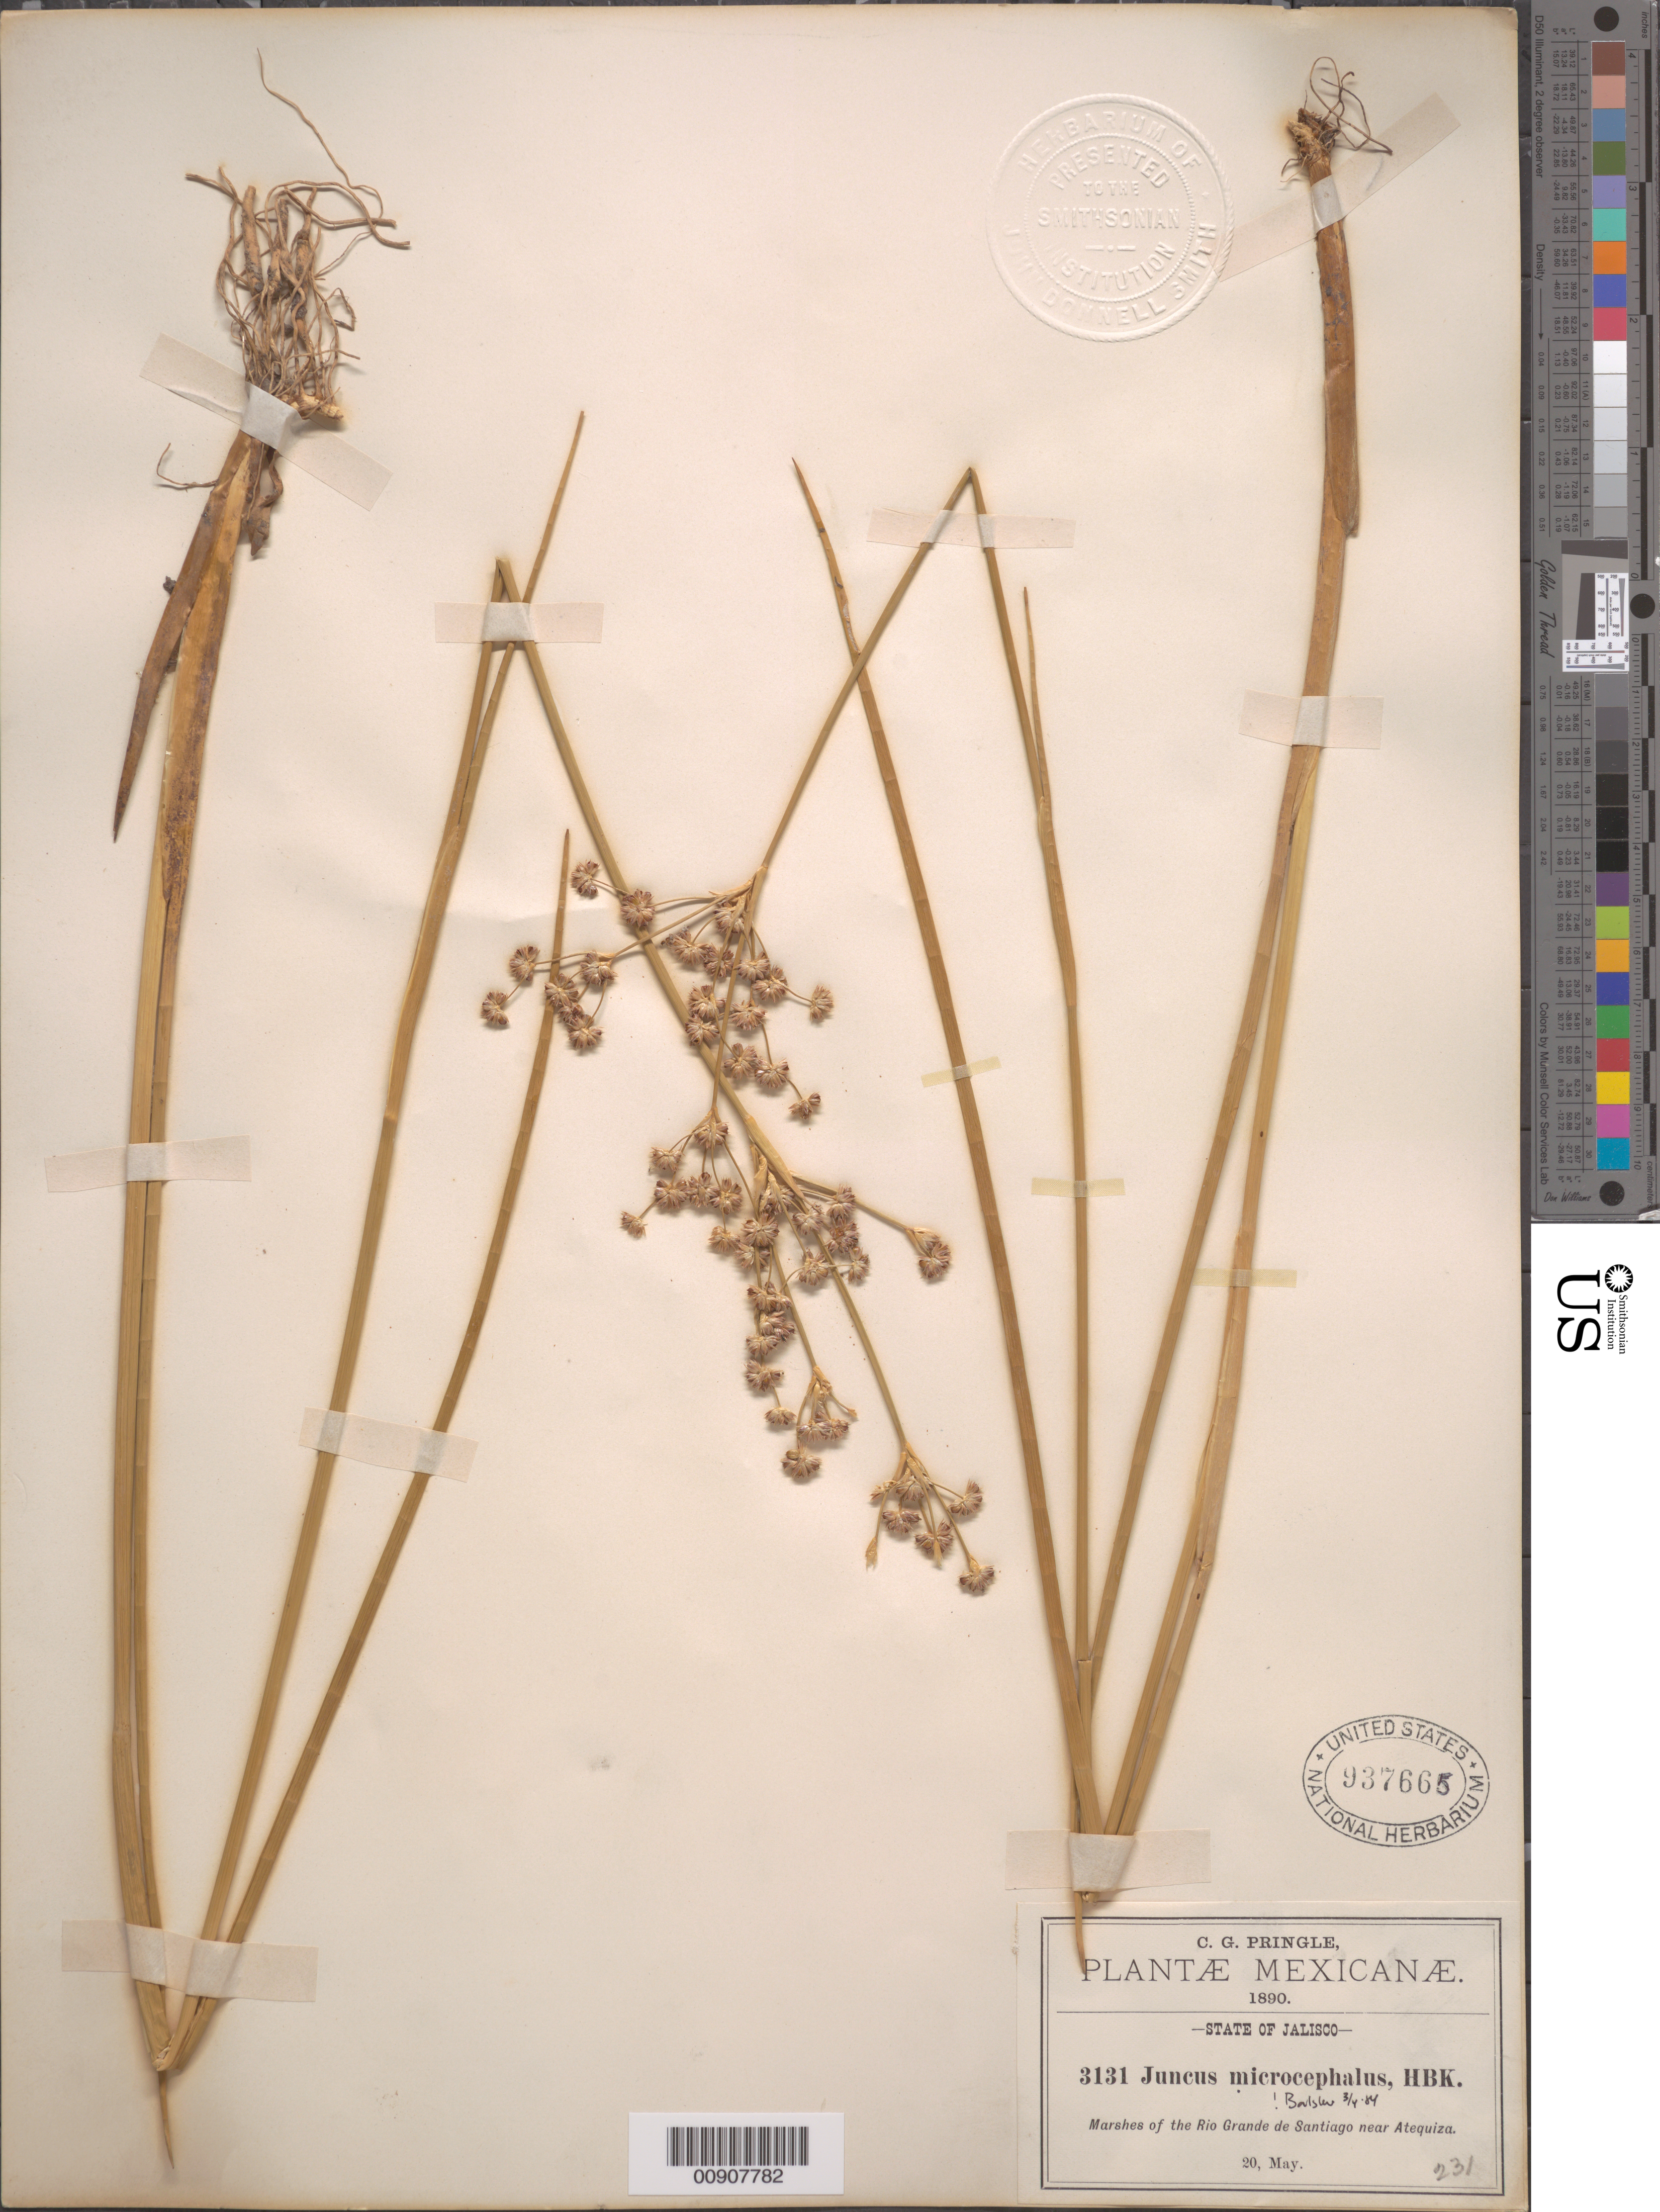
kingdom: Plantae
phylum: Tracheophyta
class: Liliopsida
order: Poales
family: Juncaceae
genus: Juncus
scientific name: Juncus microcephalus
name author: Kunth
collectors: C. G. Pringle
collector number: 3131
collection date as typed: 20 May 1890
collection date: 1890-05-20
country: Mexico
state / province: Jalisco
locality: Marshes of the Río Grande de Santiago near Atequiza, State of Jalisco.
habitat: Marshes.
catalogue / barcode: US 937665